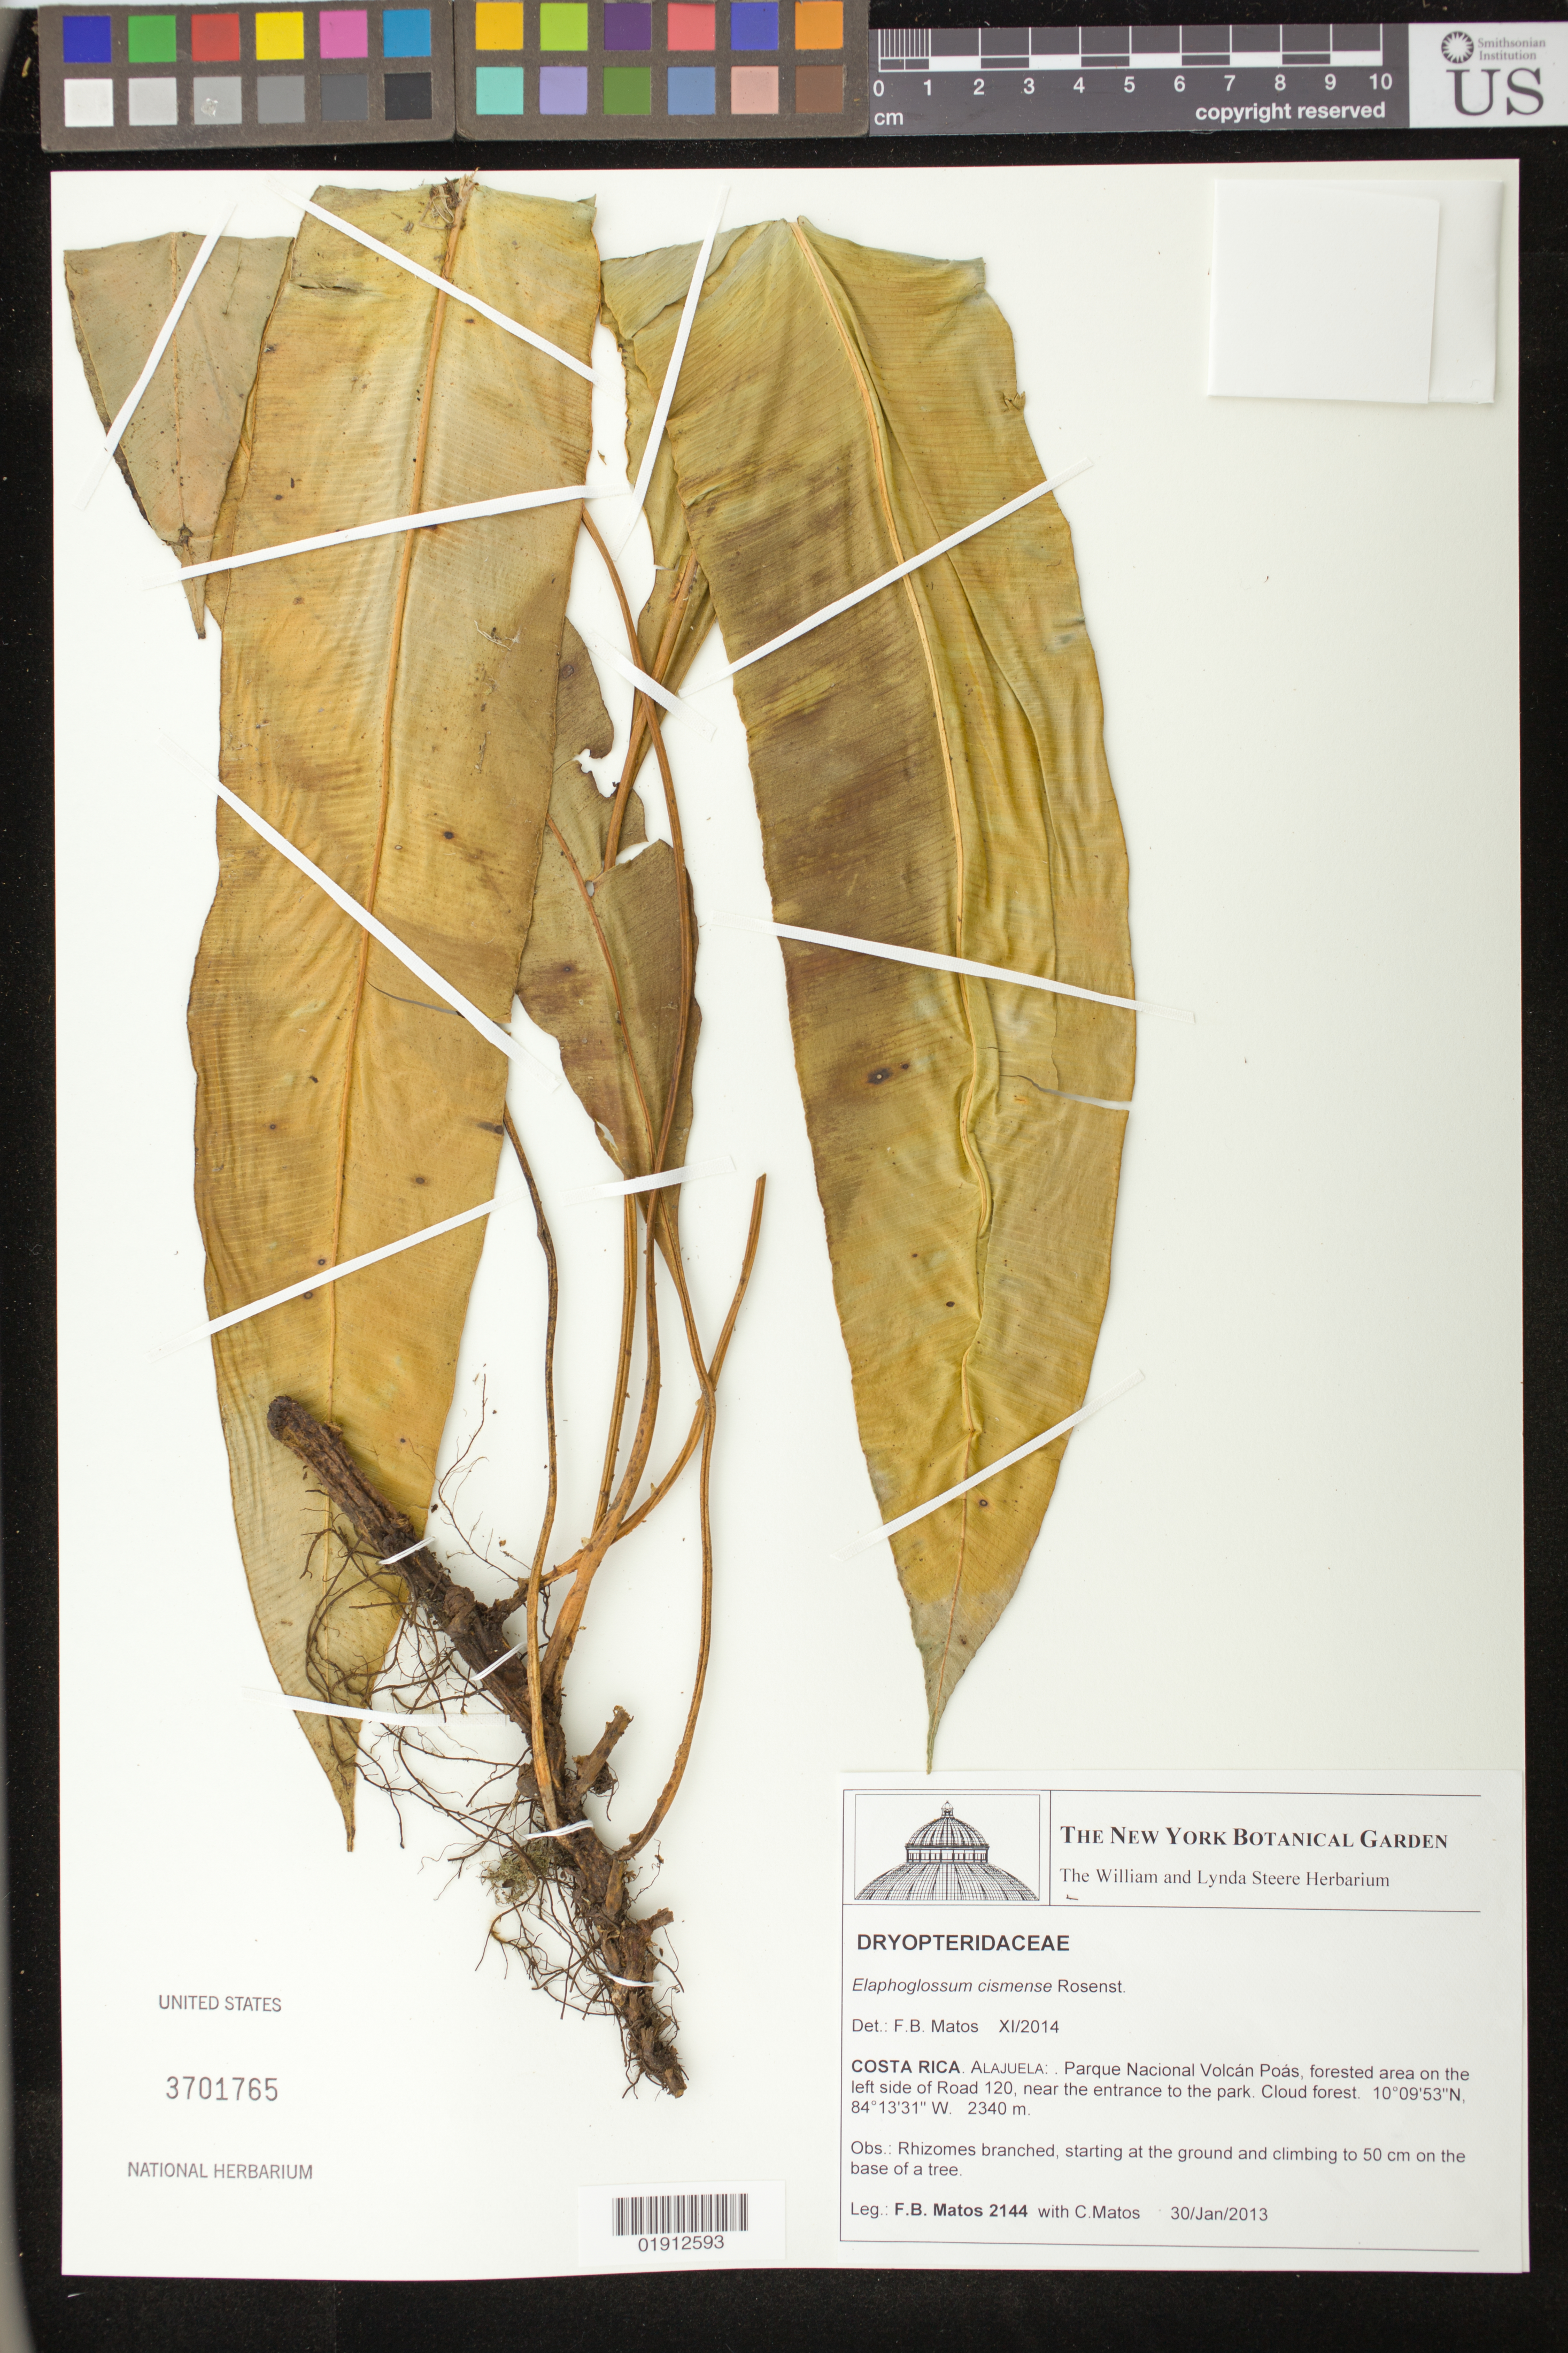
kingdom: Plantae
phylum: Tracheophyta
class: Polypodiopsida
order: Polypodiales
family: Dryopteridaceae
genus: Elaphoglossum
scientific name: Elaphoglossum cismense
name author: Rosenst.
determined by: Matos, F. B.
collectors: F. Matos & C. Matos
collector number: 2144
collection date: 2013-01-30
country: Costa Rica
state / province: Alajuela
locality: Parque Nacional Volcan Poas, forested area on the left side of Road 120, near the entrance to the park.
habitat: Cloud forest.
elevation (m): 2340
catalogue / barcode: US 3701765